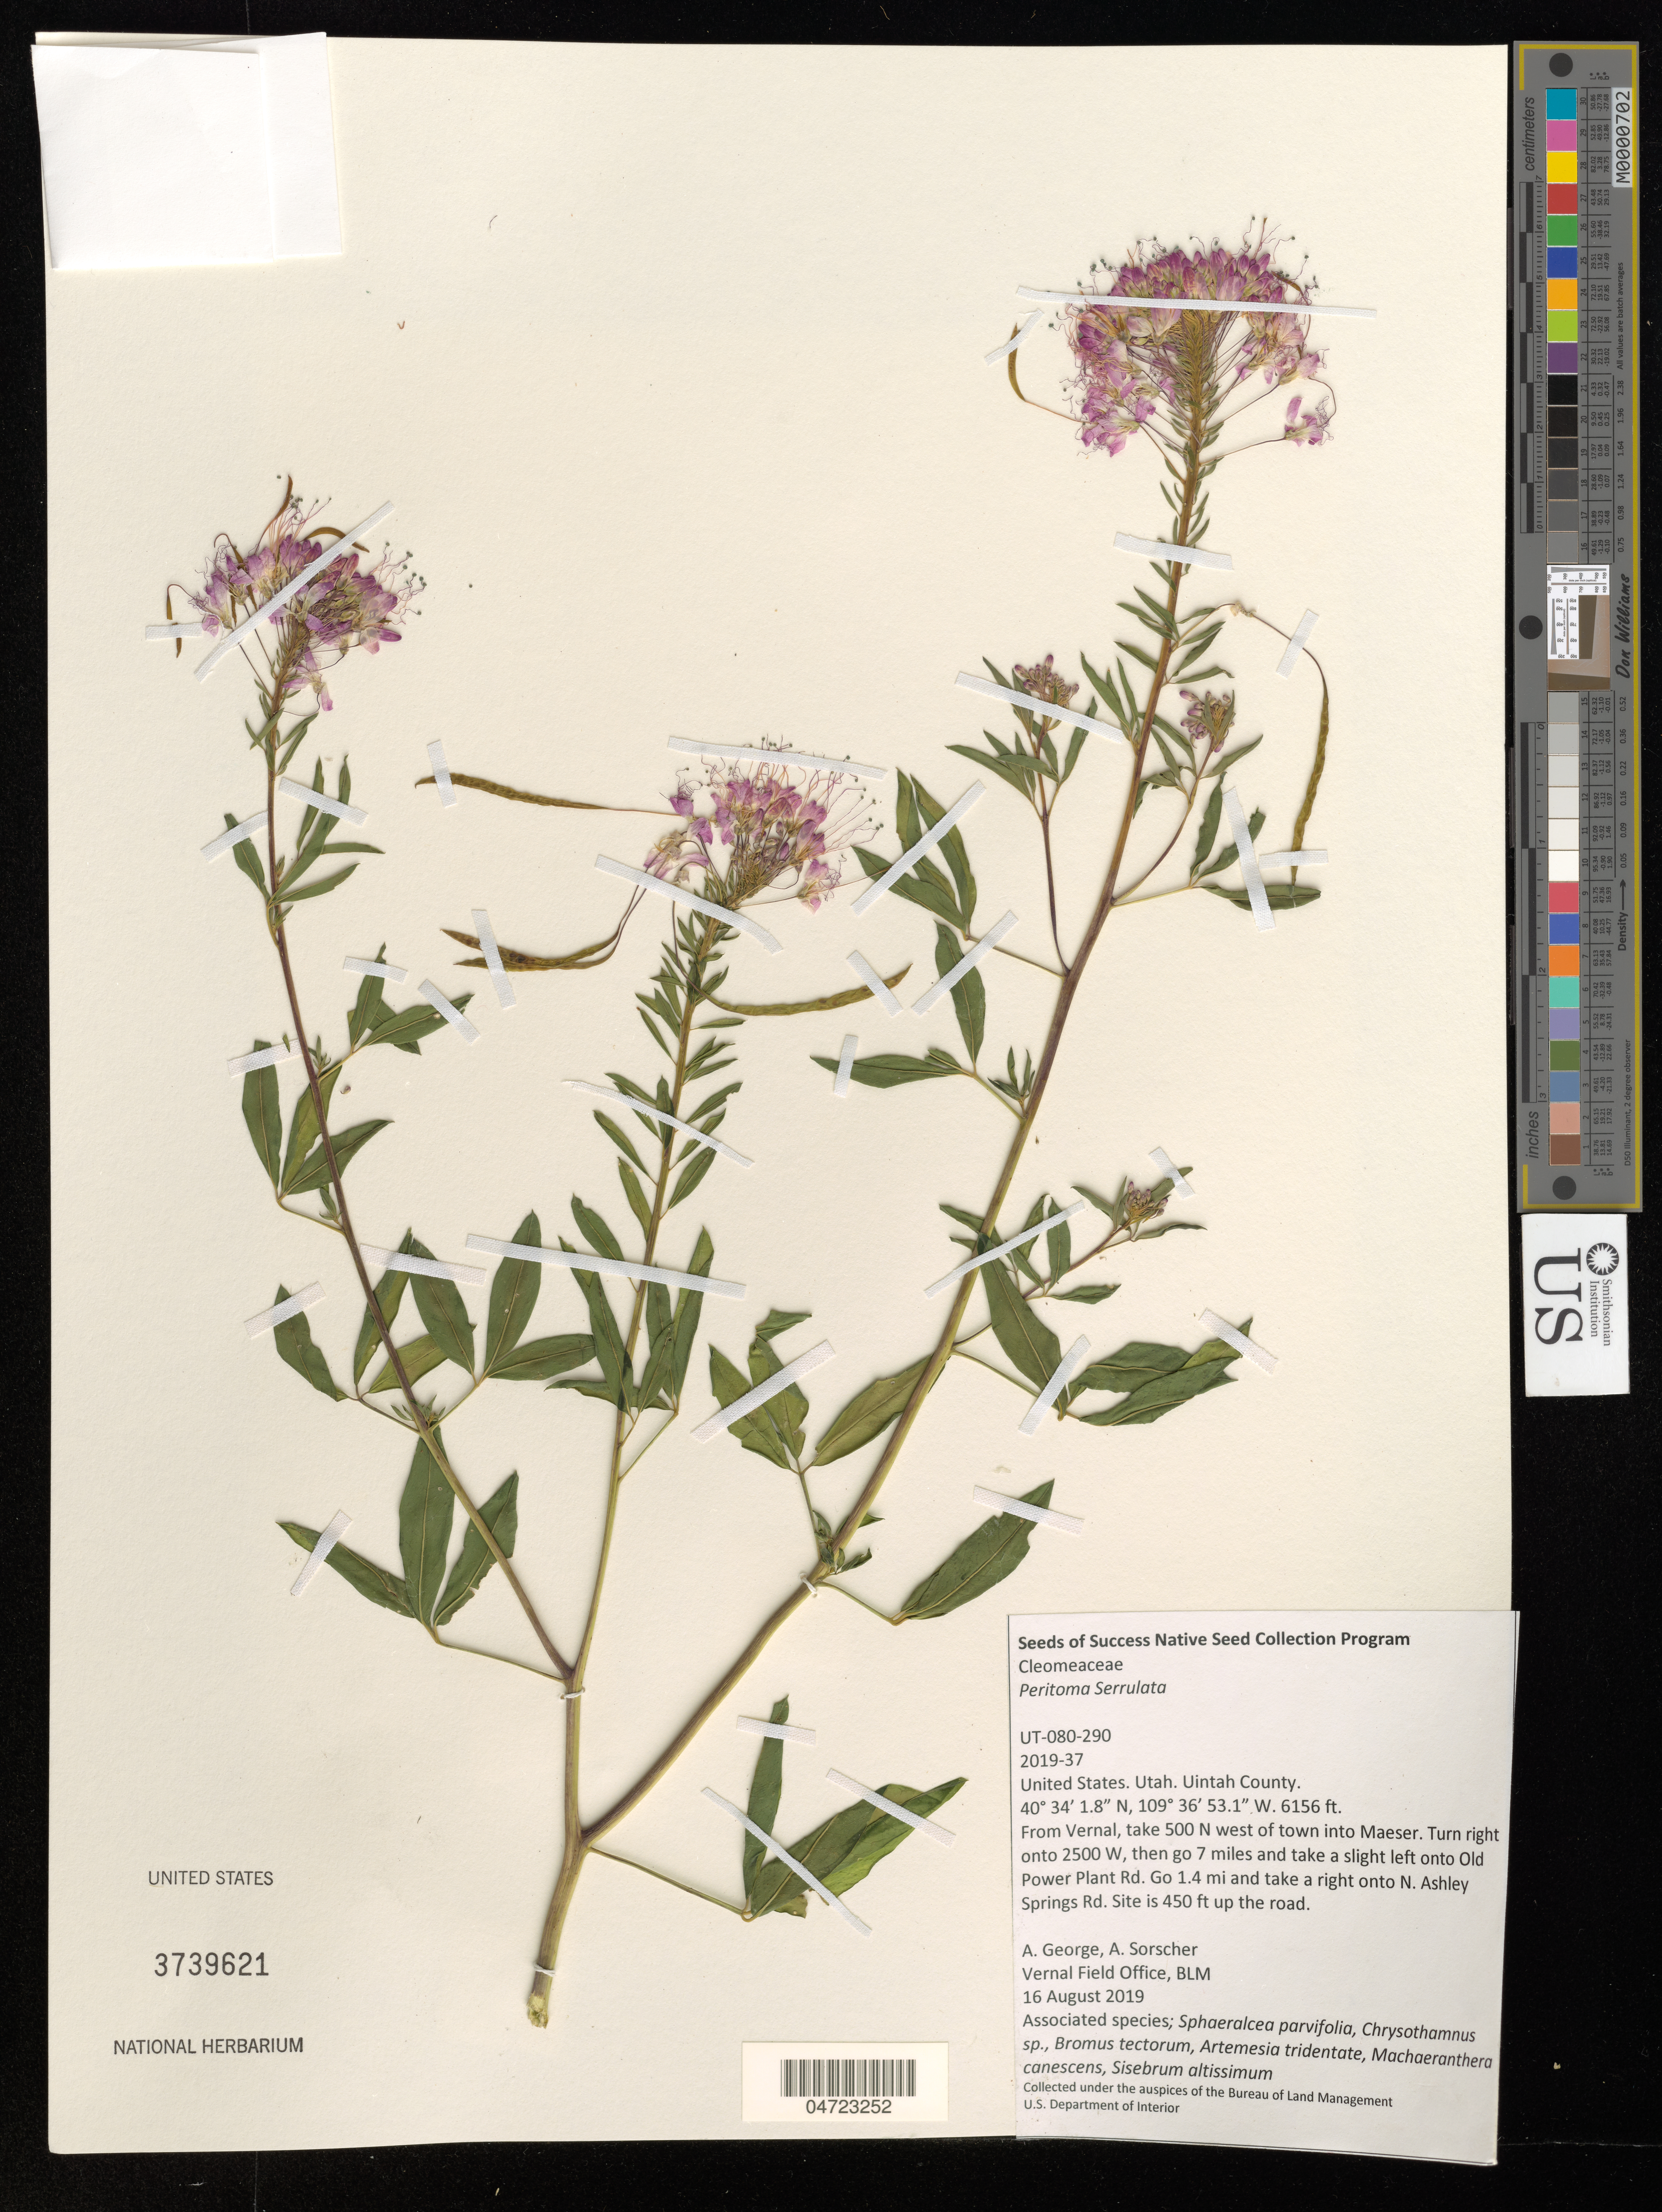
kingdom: Plantae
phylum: Tracheophyta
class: Magnoliopsida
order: Brassicales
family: Cleomaceae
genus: Peritoma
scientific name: Peritoma serrulata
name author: (Pursh) DC.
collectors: A. George & A. Sorscher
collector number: UT-080-290/2019-37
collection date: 2019-08-16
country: United States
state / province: Utah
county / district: Uintah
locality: Uintah County. From Vernal, take 500 N west of town into Maeser. Turn right onto 2500 W, then go 7 miles and take a slight left onto Old Power Plant Rd. Go 1.4 mi and take a right onto N. Ashley Springs Rd. Site is 450 ft up the road.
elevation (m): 1876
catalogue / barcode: US 3739621